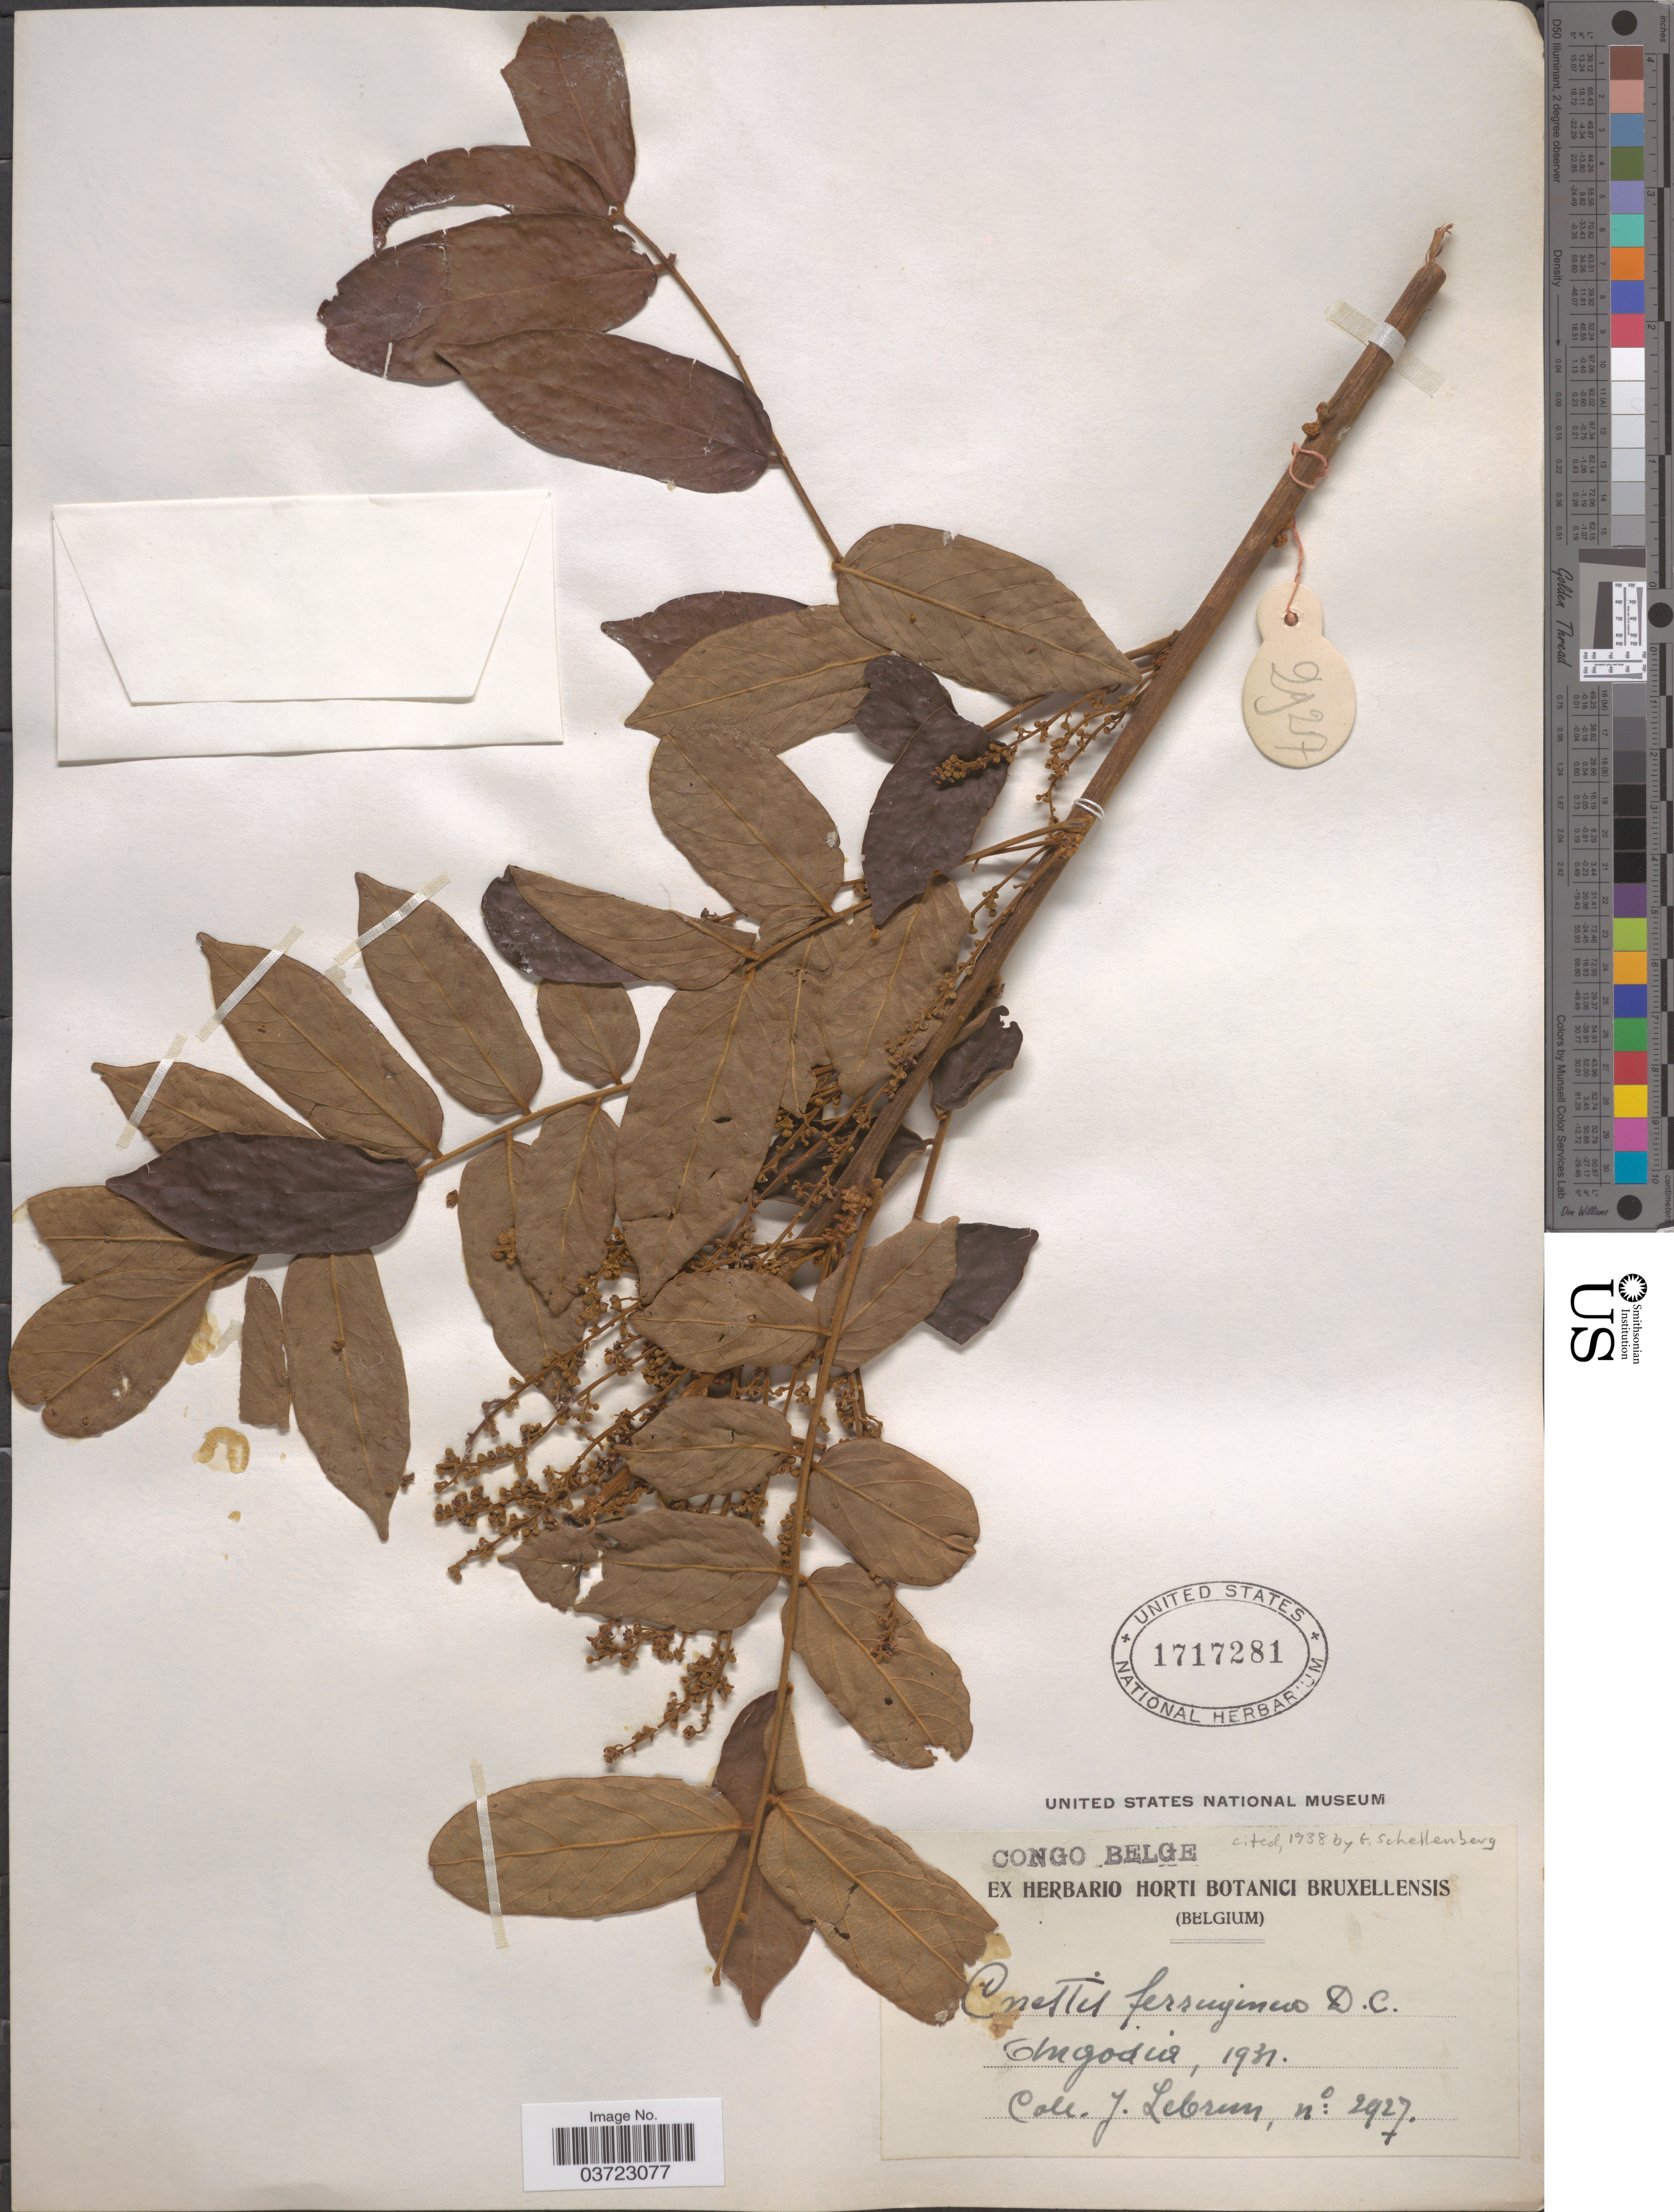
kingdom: Plantae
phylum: Tracheophyta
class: Magnoliopsida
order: Oxalidales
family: Connaraceae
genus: Cnestis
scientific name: Cnestis ferruginea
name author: Vahl ex DC.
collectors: J. A. Lebrun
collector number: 2927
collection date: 1931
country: Congo, Democratic Republic of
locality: Congo Belge. Angodia.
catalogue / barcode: US 1717281